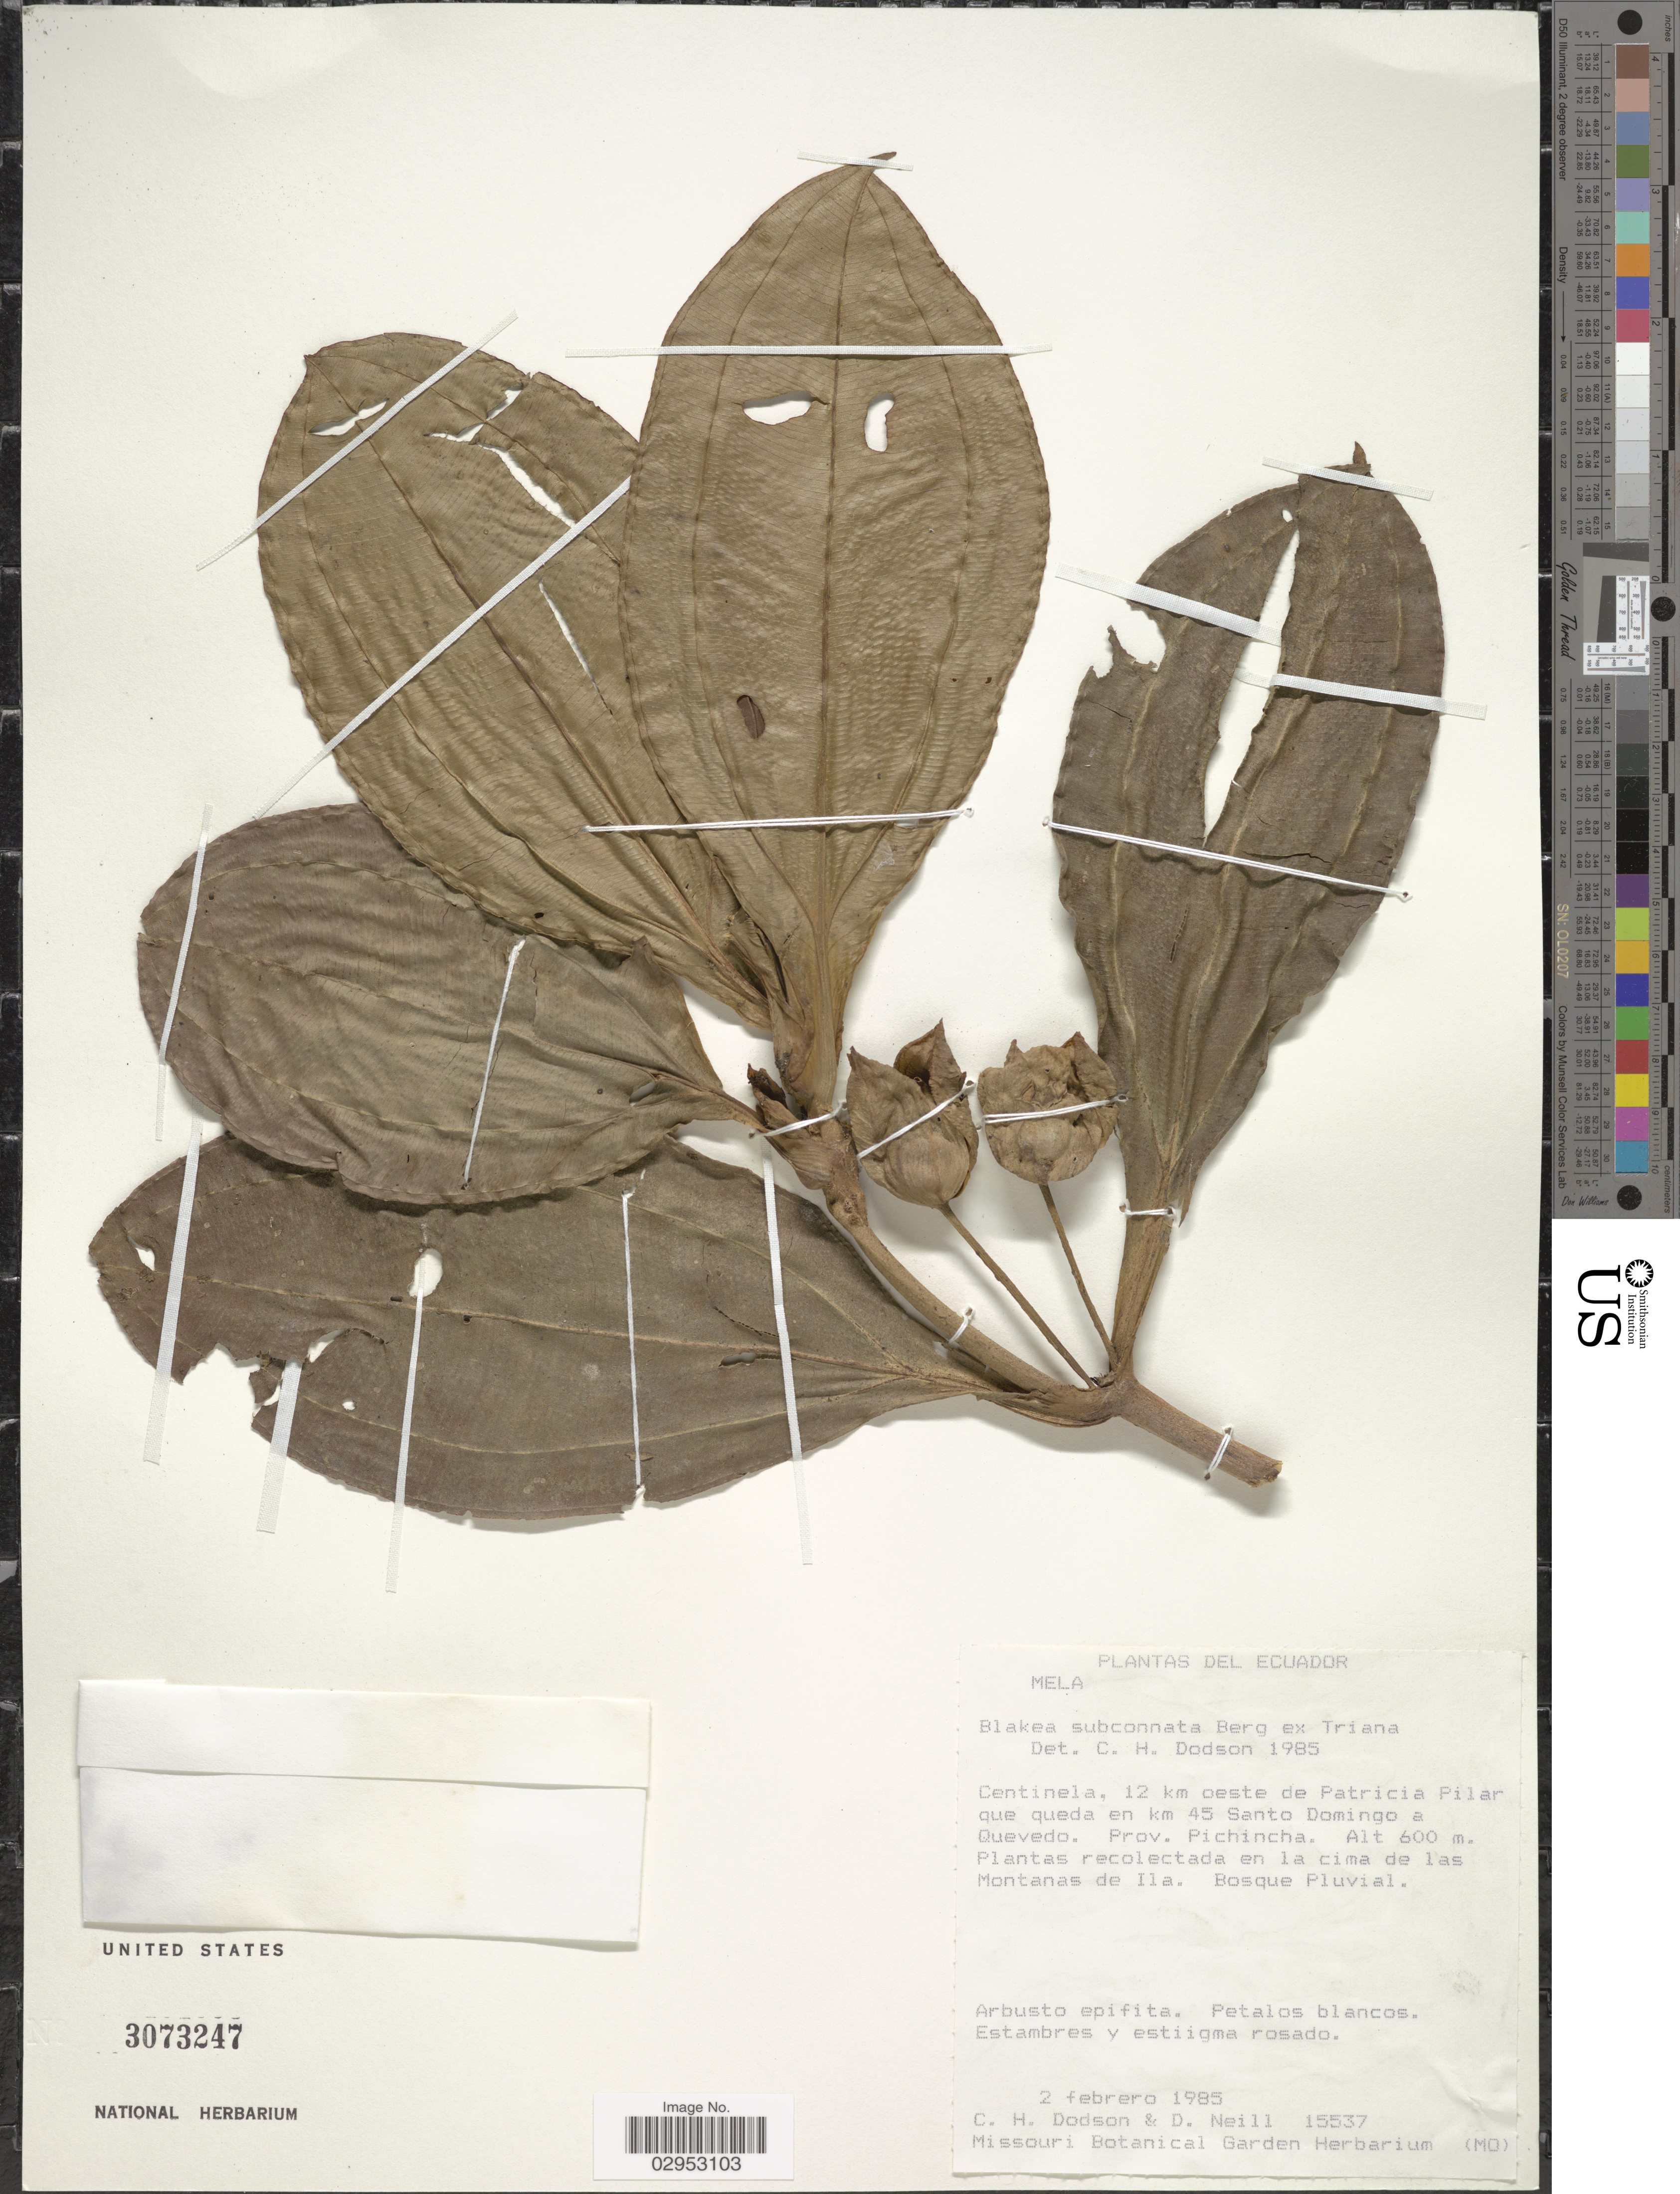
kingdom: Plantae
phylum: Tracheophyta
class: Magnoliopsida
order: Myrtales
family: Melastomataceae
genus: Blakea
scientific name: Blakea involvens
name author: Markgr.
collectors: C. H. Dodson & D. Neill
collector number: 15537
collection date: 1985-02-02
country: Ecuador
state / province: Pichincha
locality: Centinela, 12 km oeste de Patricia Pilar que queda en km 45 Santo Domingo a Quevedo. En la cima de las Montanas de Ila.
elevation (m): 600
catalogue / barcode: US 3073247